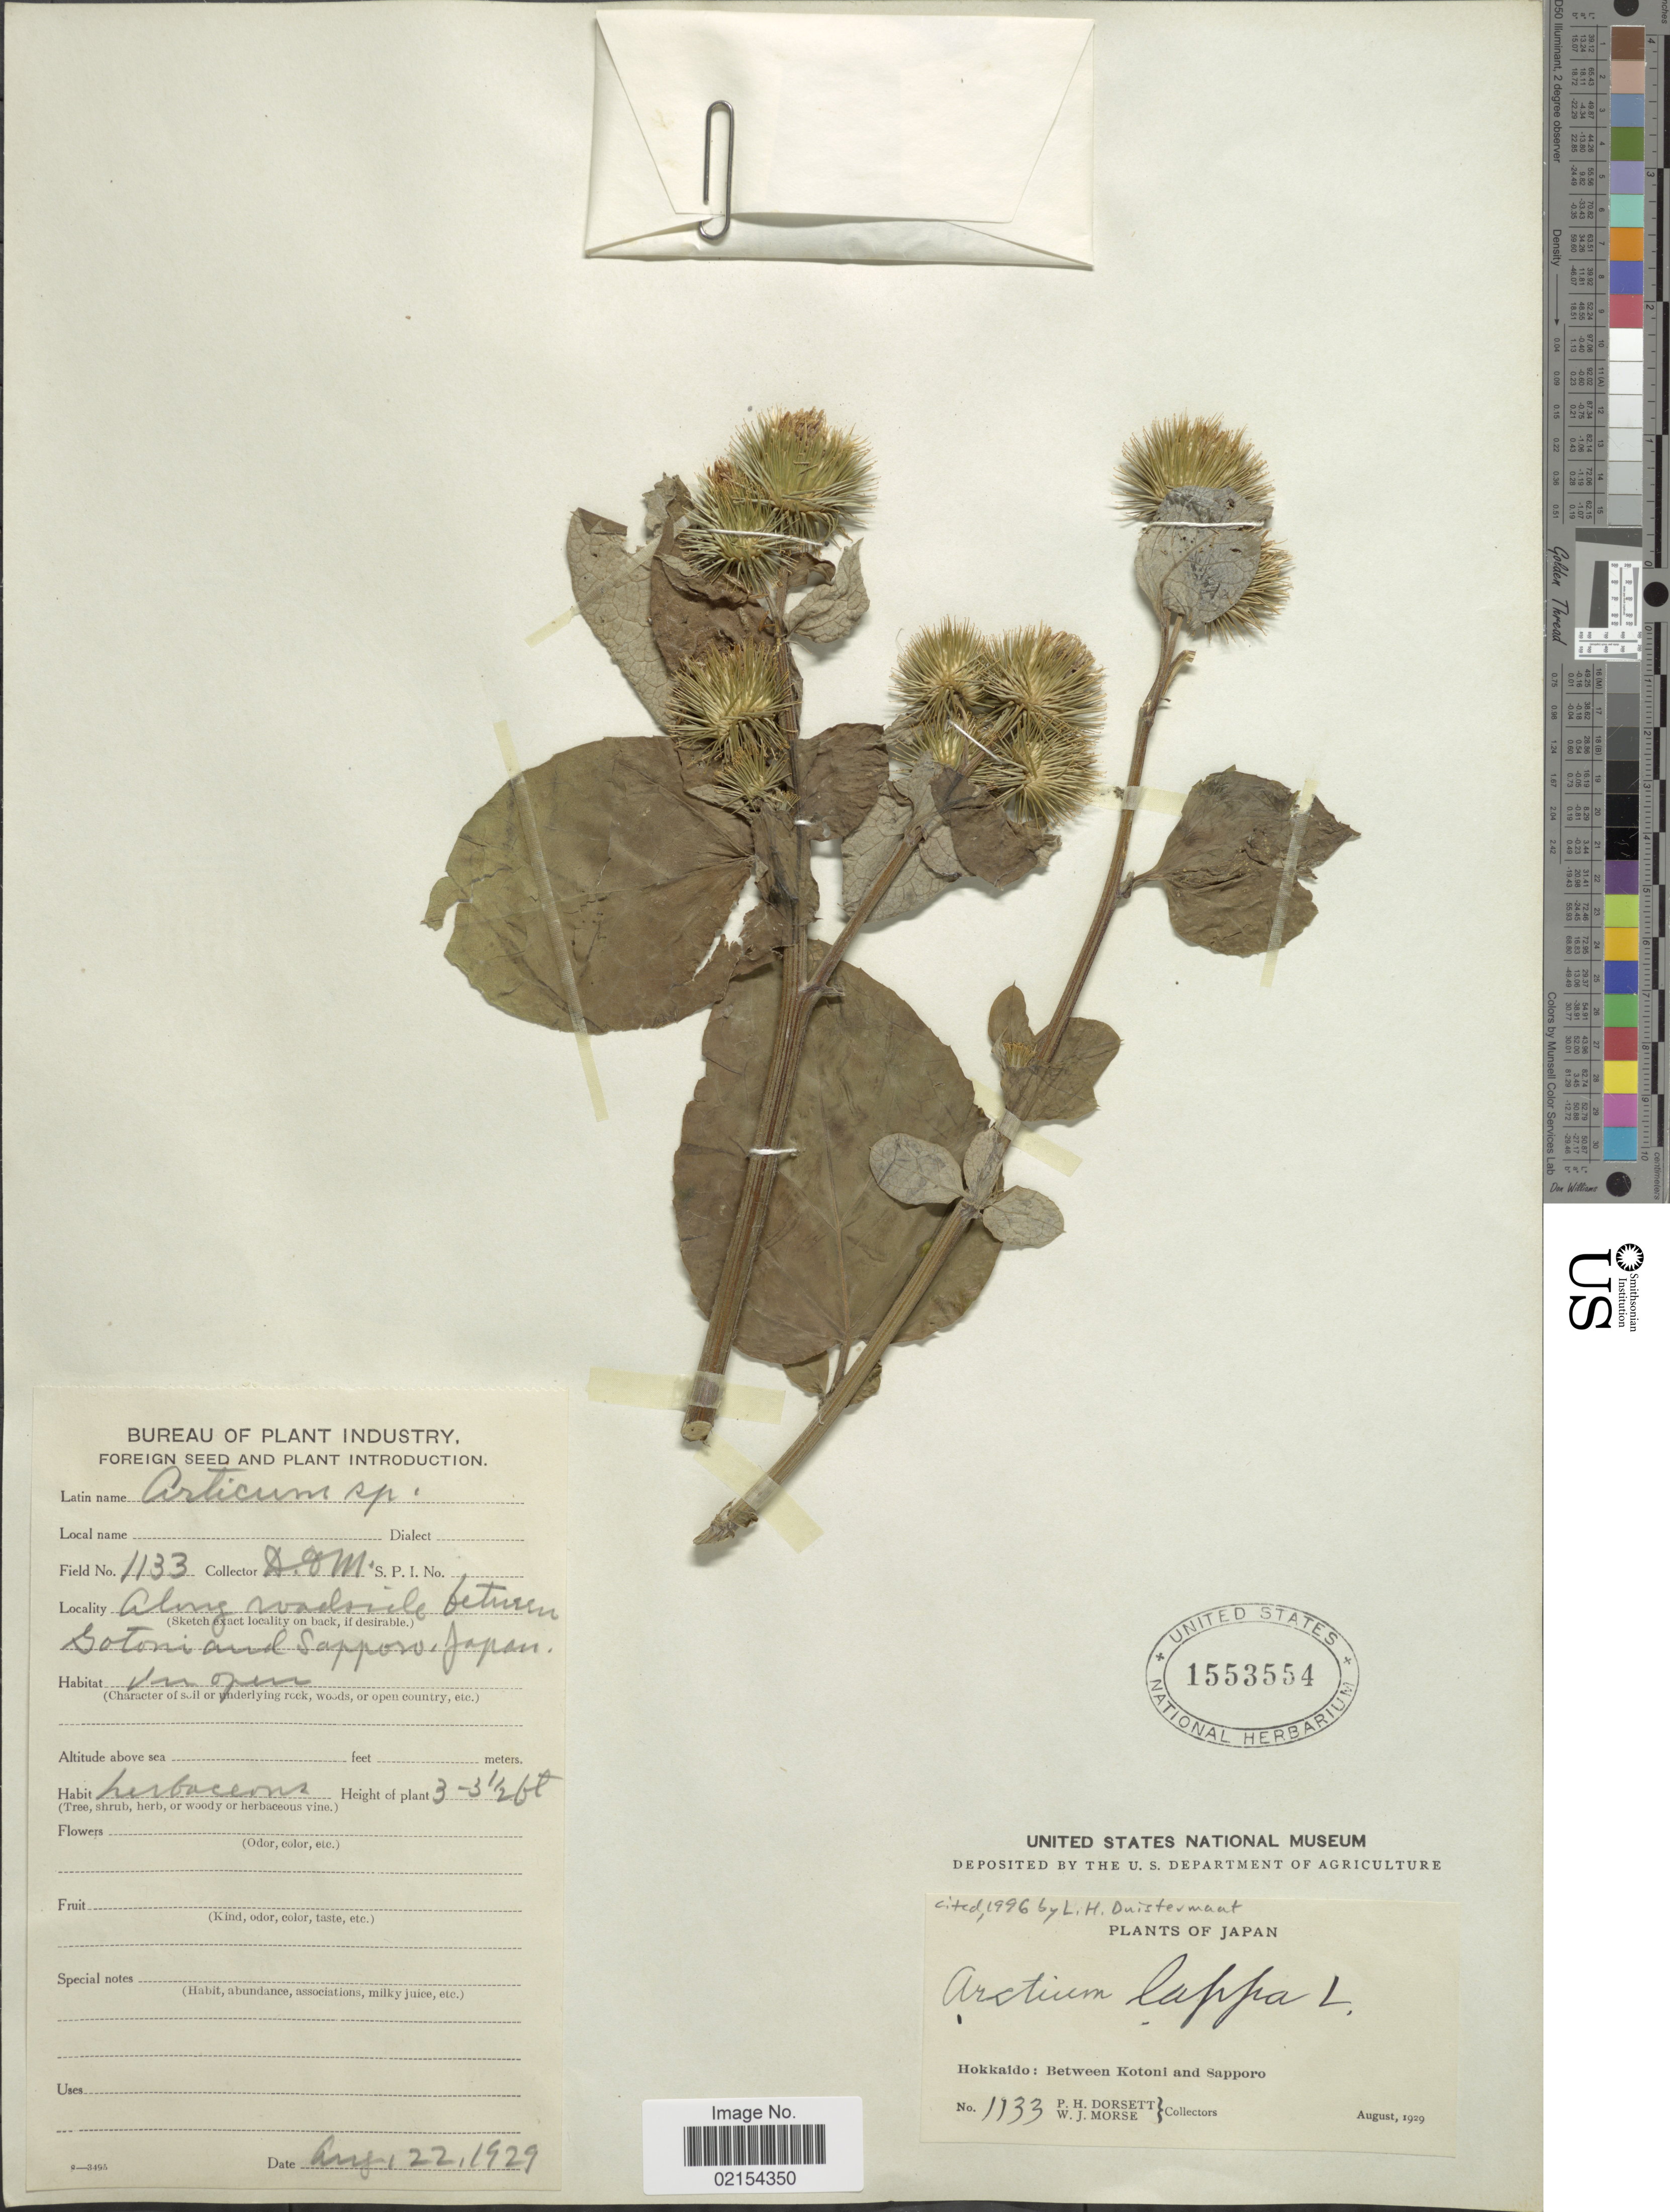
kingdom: Plantae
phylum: Tracheophyta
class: Magnoliopsida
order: Asterales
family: Asteraceae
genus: Arctium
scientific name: Arctium lappa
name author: L.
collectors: P. H. Dorsett & W. J. Morse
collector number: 1133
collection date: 1929-08-22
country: Japan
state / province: Hokkaidō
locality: Hokkaido: Between Kotoni and Sapporo, Along roadside between Gotoni and Sapporo, Japan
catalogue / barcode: US 1553554